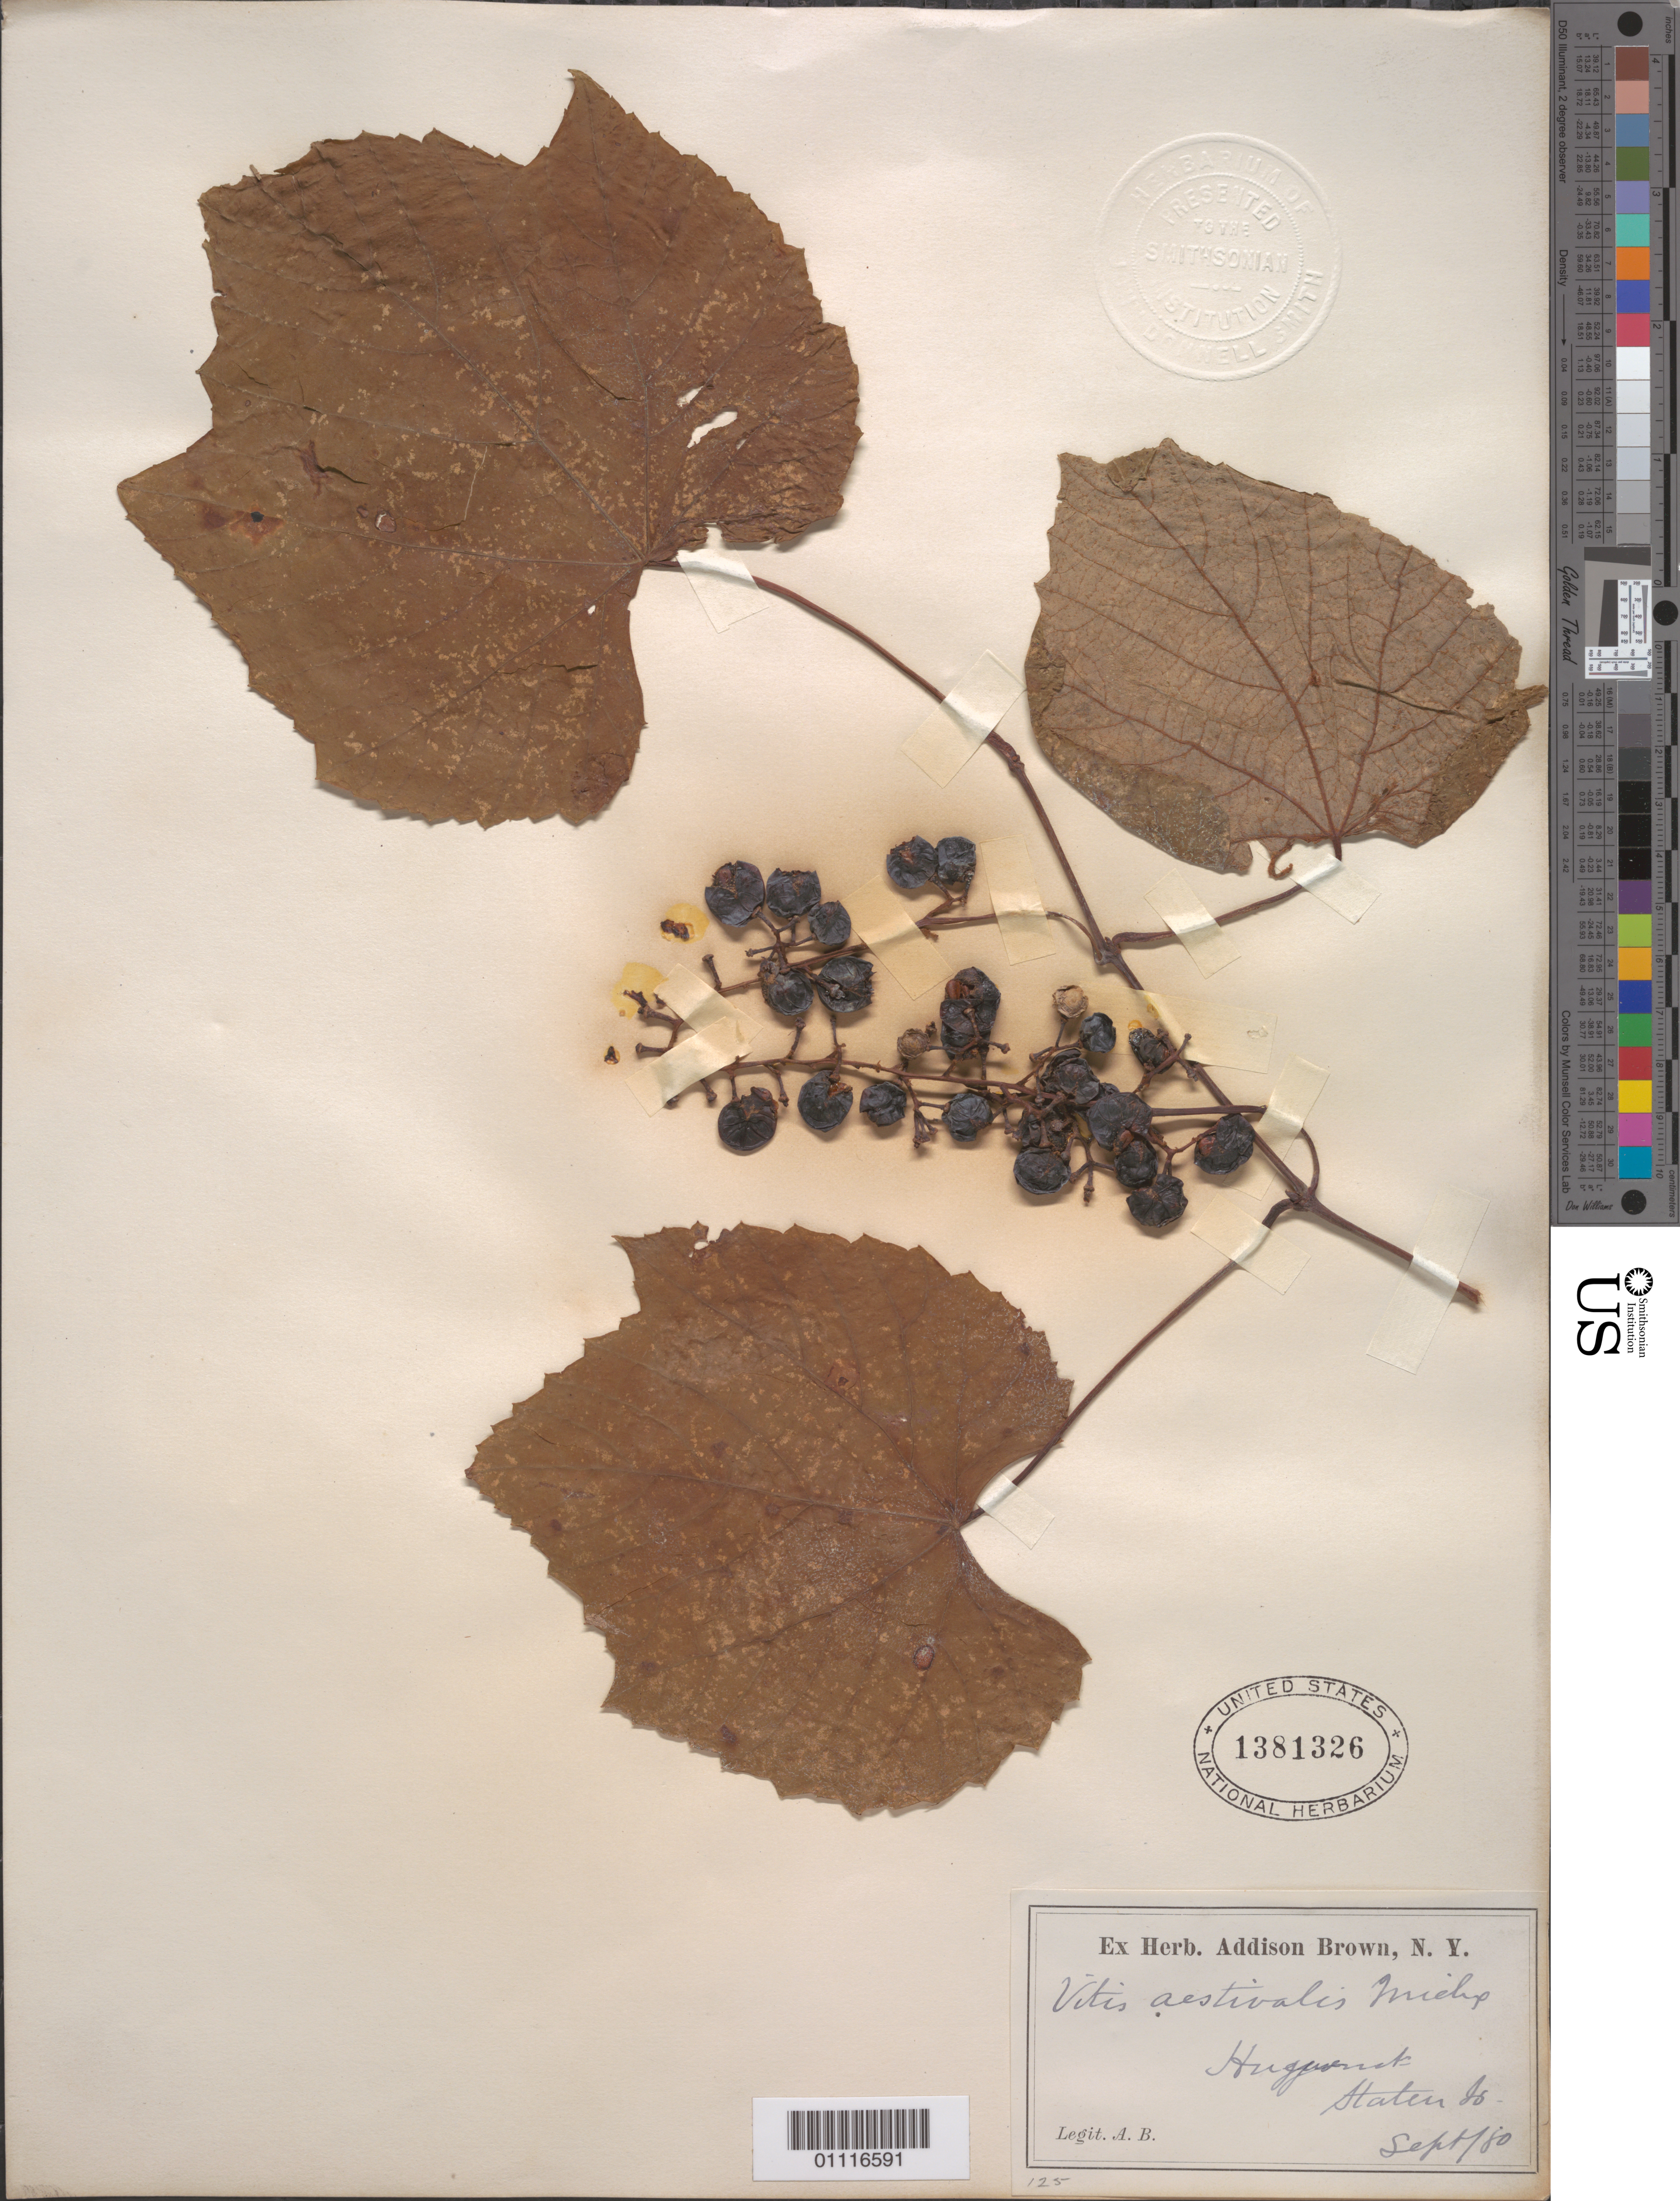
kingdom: Plantae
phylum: Tracheophyta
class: Magnoliopsida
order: Vitales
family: Vitaceae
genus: Vitis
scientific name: Vitis aestivalis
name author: Michx.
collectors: A. Brown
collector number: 125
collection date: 1880-09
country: United States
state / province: New York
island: Staten Island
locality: Hugucnot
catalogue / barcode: US 1381326